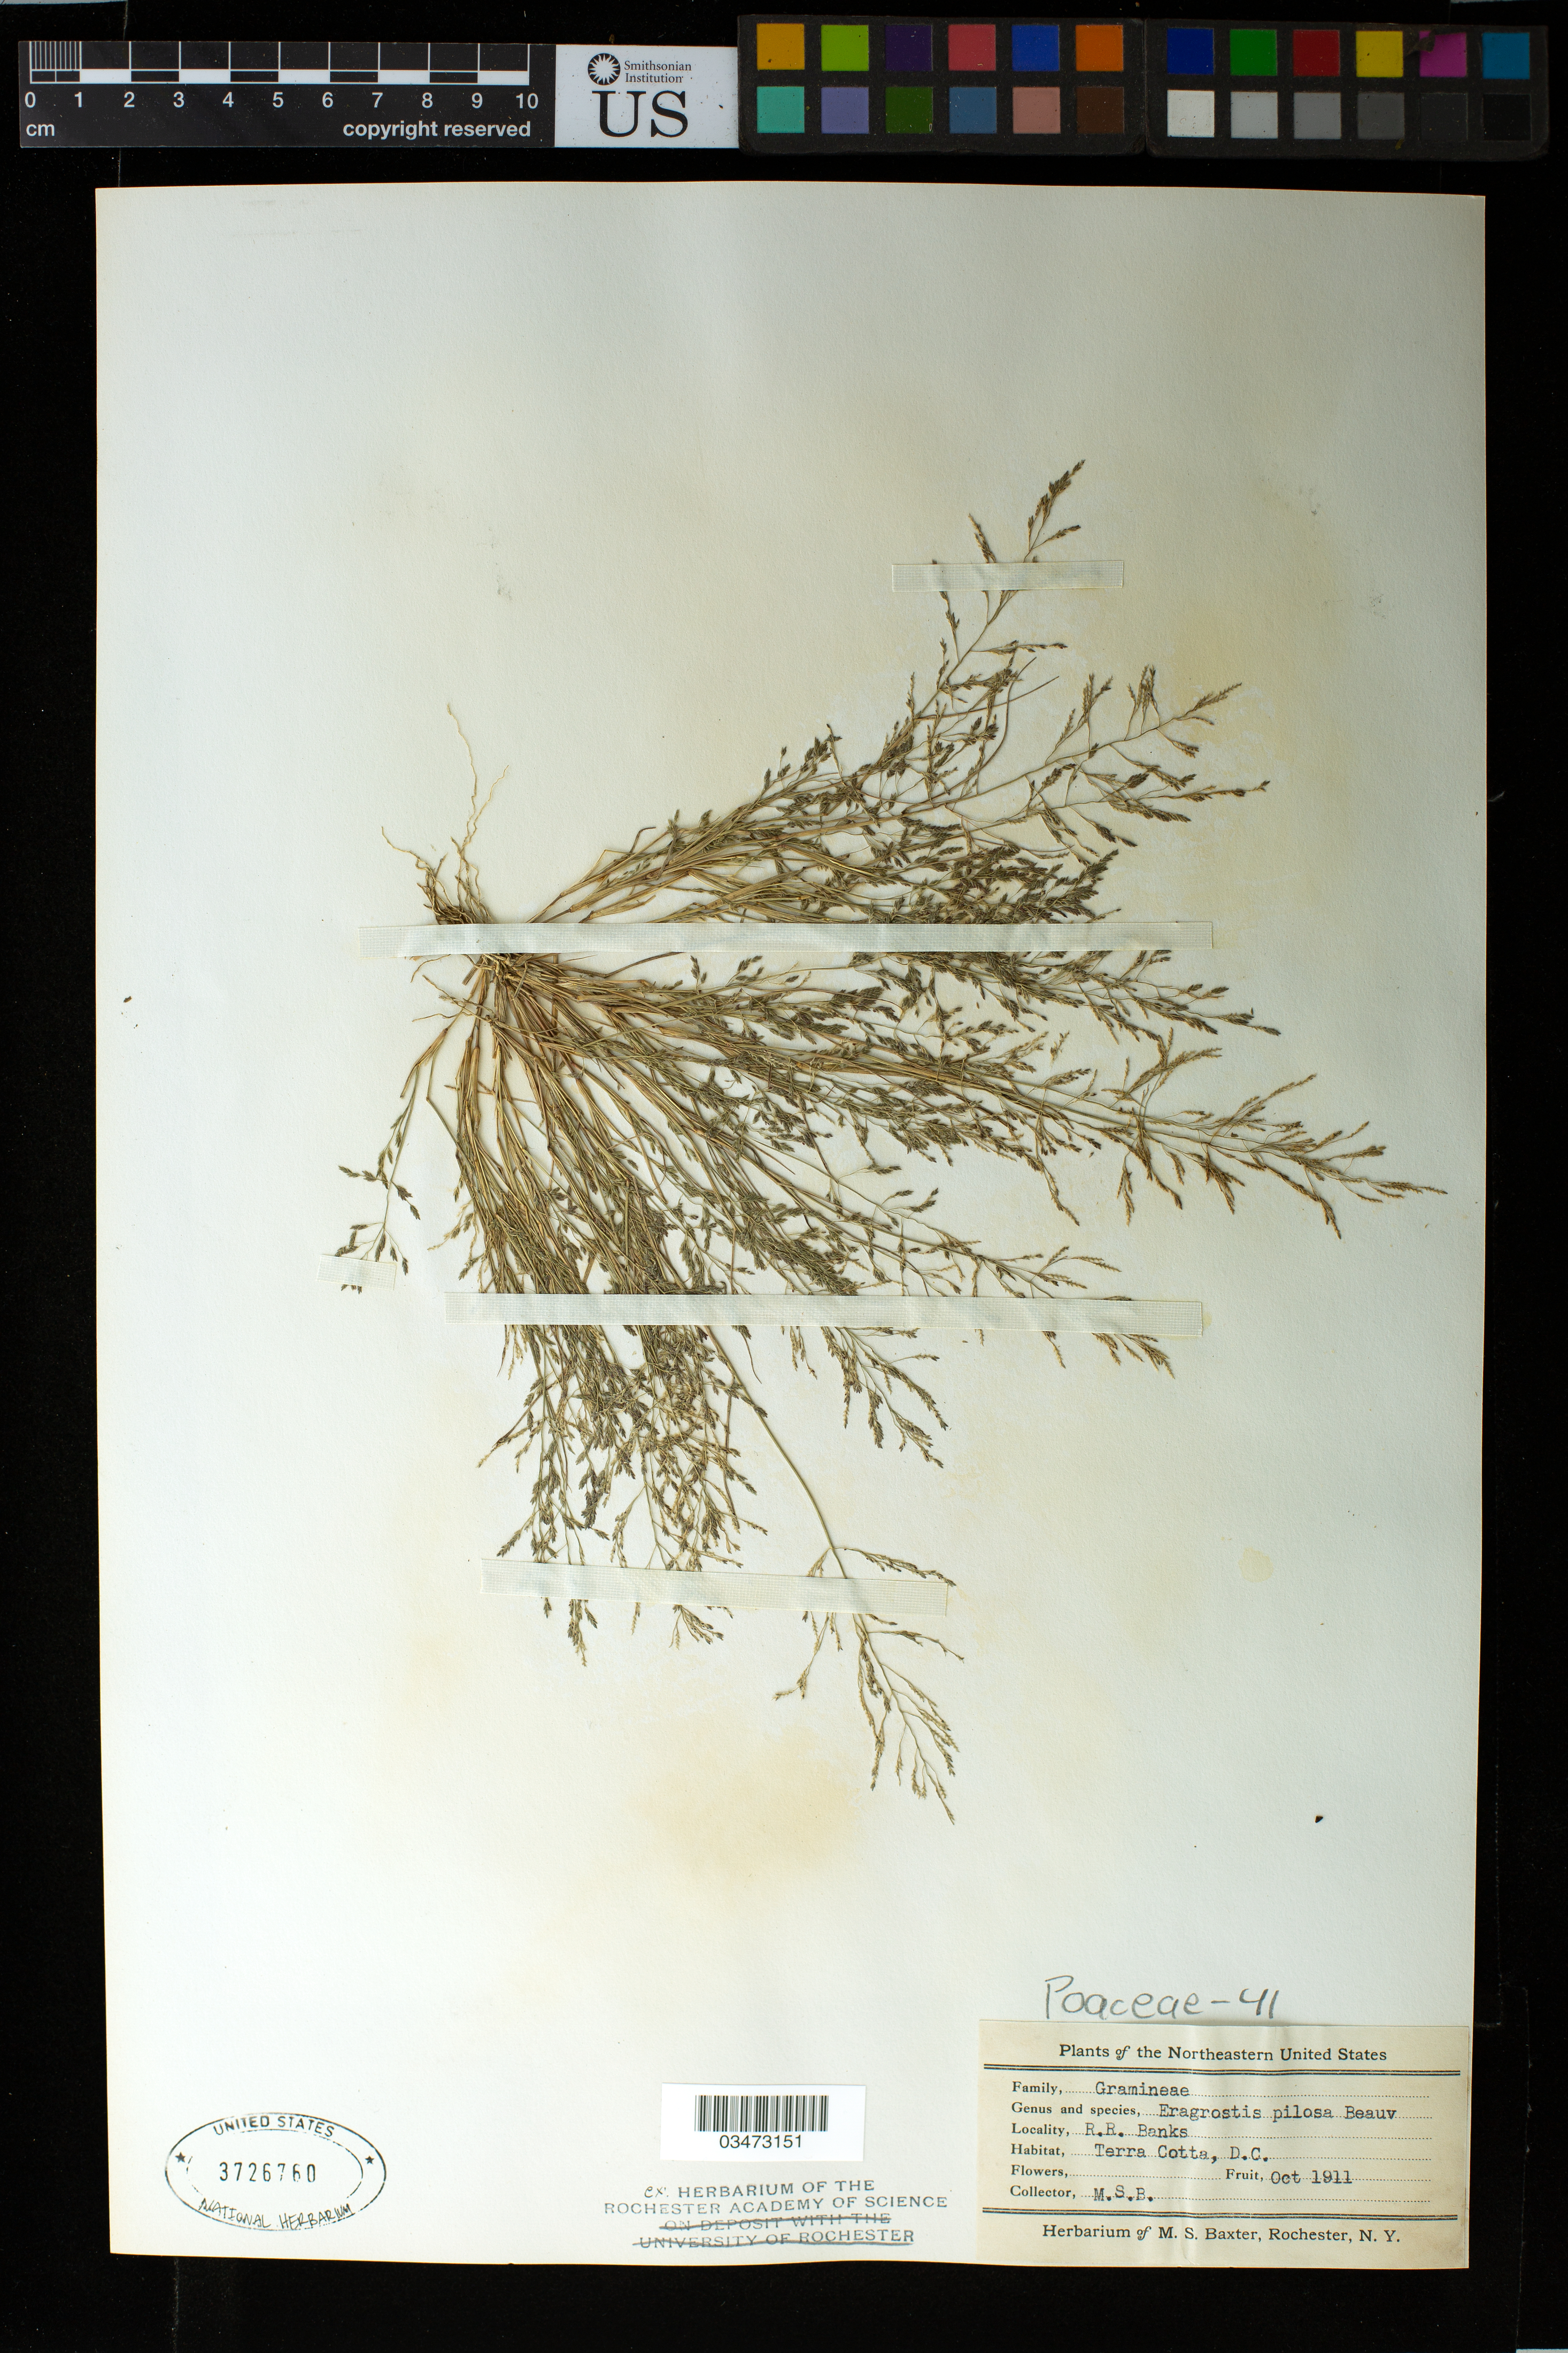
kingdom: Plantae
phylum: Tracheophyta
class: Liliopsida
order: Poales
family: Poaceae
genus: Eragrostis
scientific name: Eragrostis pilosa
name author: P. Beauv.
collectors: M. Baxter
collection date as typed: Oct 1911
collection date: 1911-10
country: United States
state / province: District of Columbia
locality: R.R. Banks, Terra Cotta, D.C.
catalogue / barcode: US 3726760